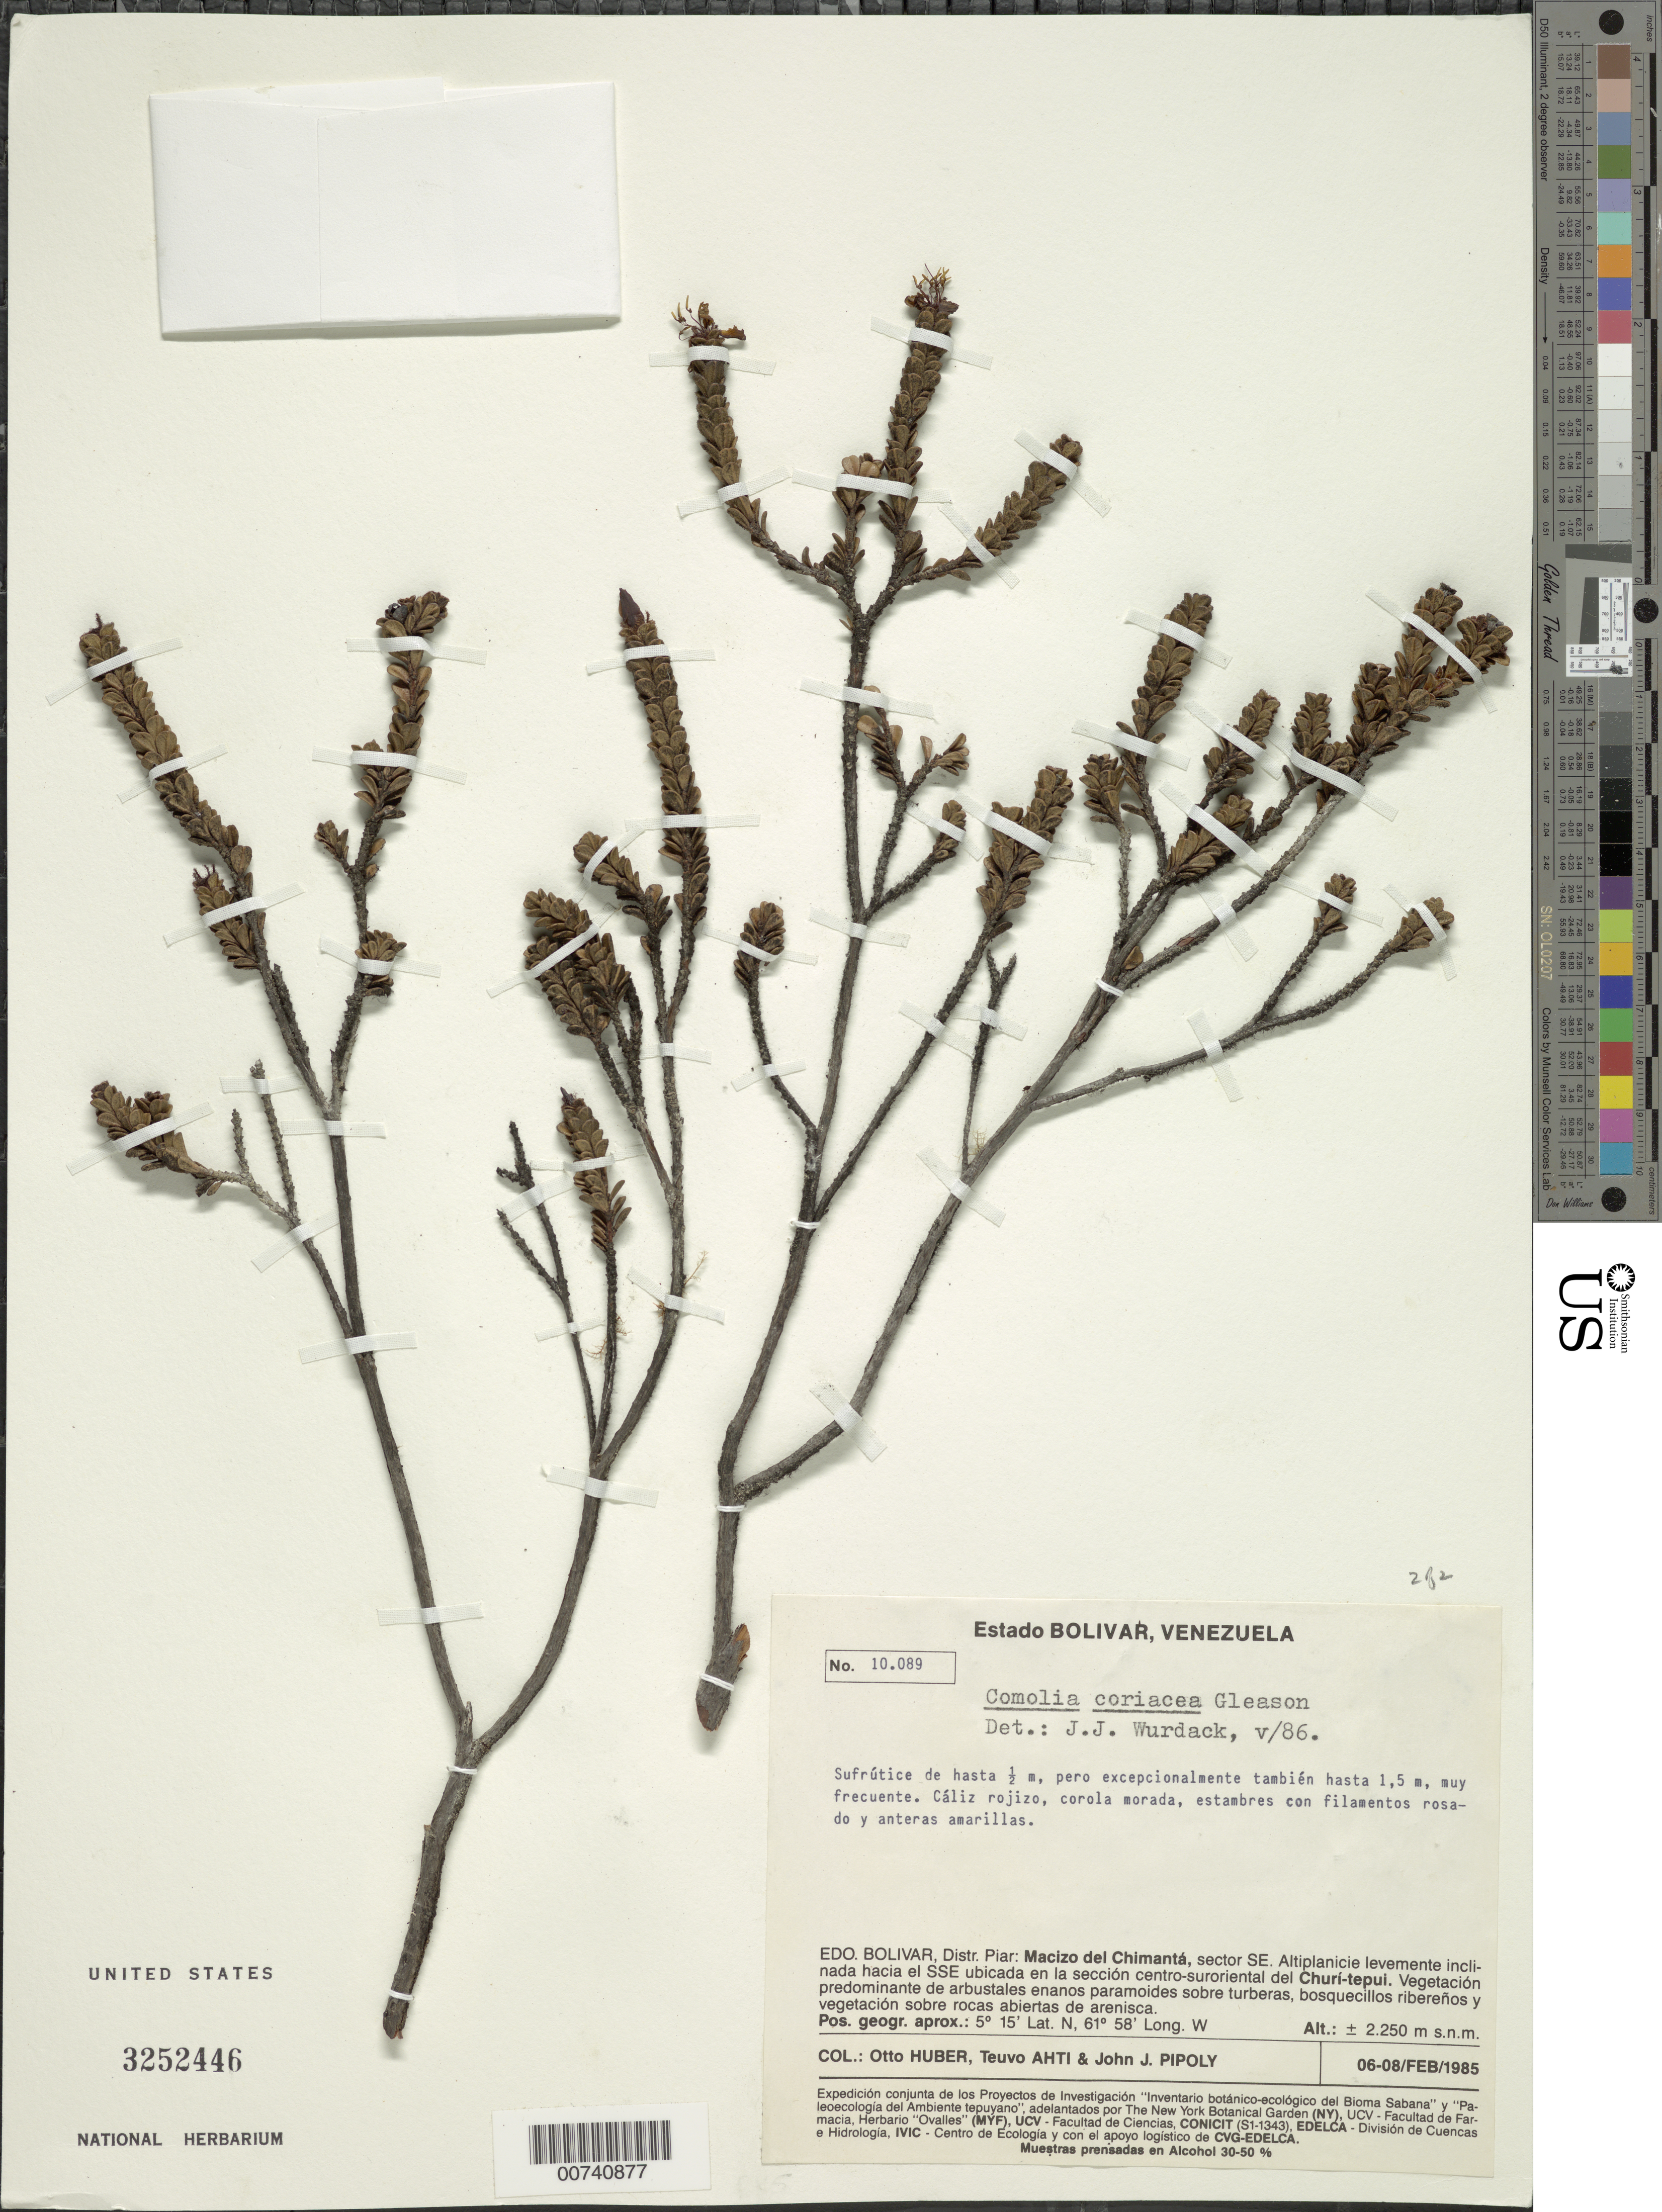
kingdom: Plantae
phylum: Tracheophyta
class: Magnoliopsida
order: Myrtales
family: Melastomataceae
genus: Comoliopsis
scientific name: Comoliopsis coriacea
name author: (Gleason) M.J. Rocha & P.J.F. Guim.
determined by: Nunes da Silva, Diego, (RB), Jardim Botanico do Rio de Janeiro - Herbario (BRAZIL)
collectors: O. Huber, T. T. Ahti & J. J. Pipoly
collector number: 10089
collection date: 1985-02-06/1985-02-08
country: Venezuela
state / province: Bolivar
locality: Distr. Piar: Macizo del Chimantá, sector SE. Altiplanicie levemente inclinada hacia el SSE ubicada en la sección centro-suroriental del Churí-tepqui.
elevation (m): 2250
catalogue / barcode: US 3252446